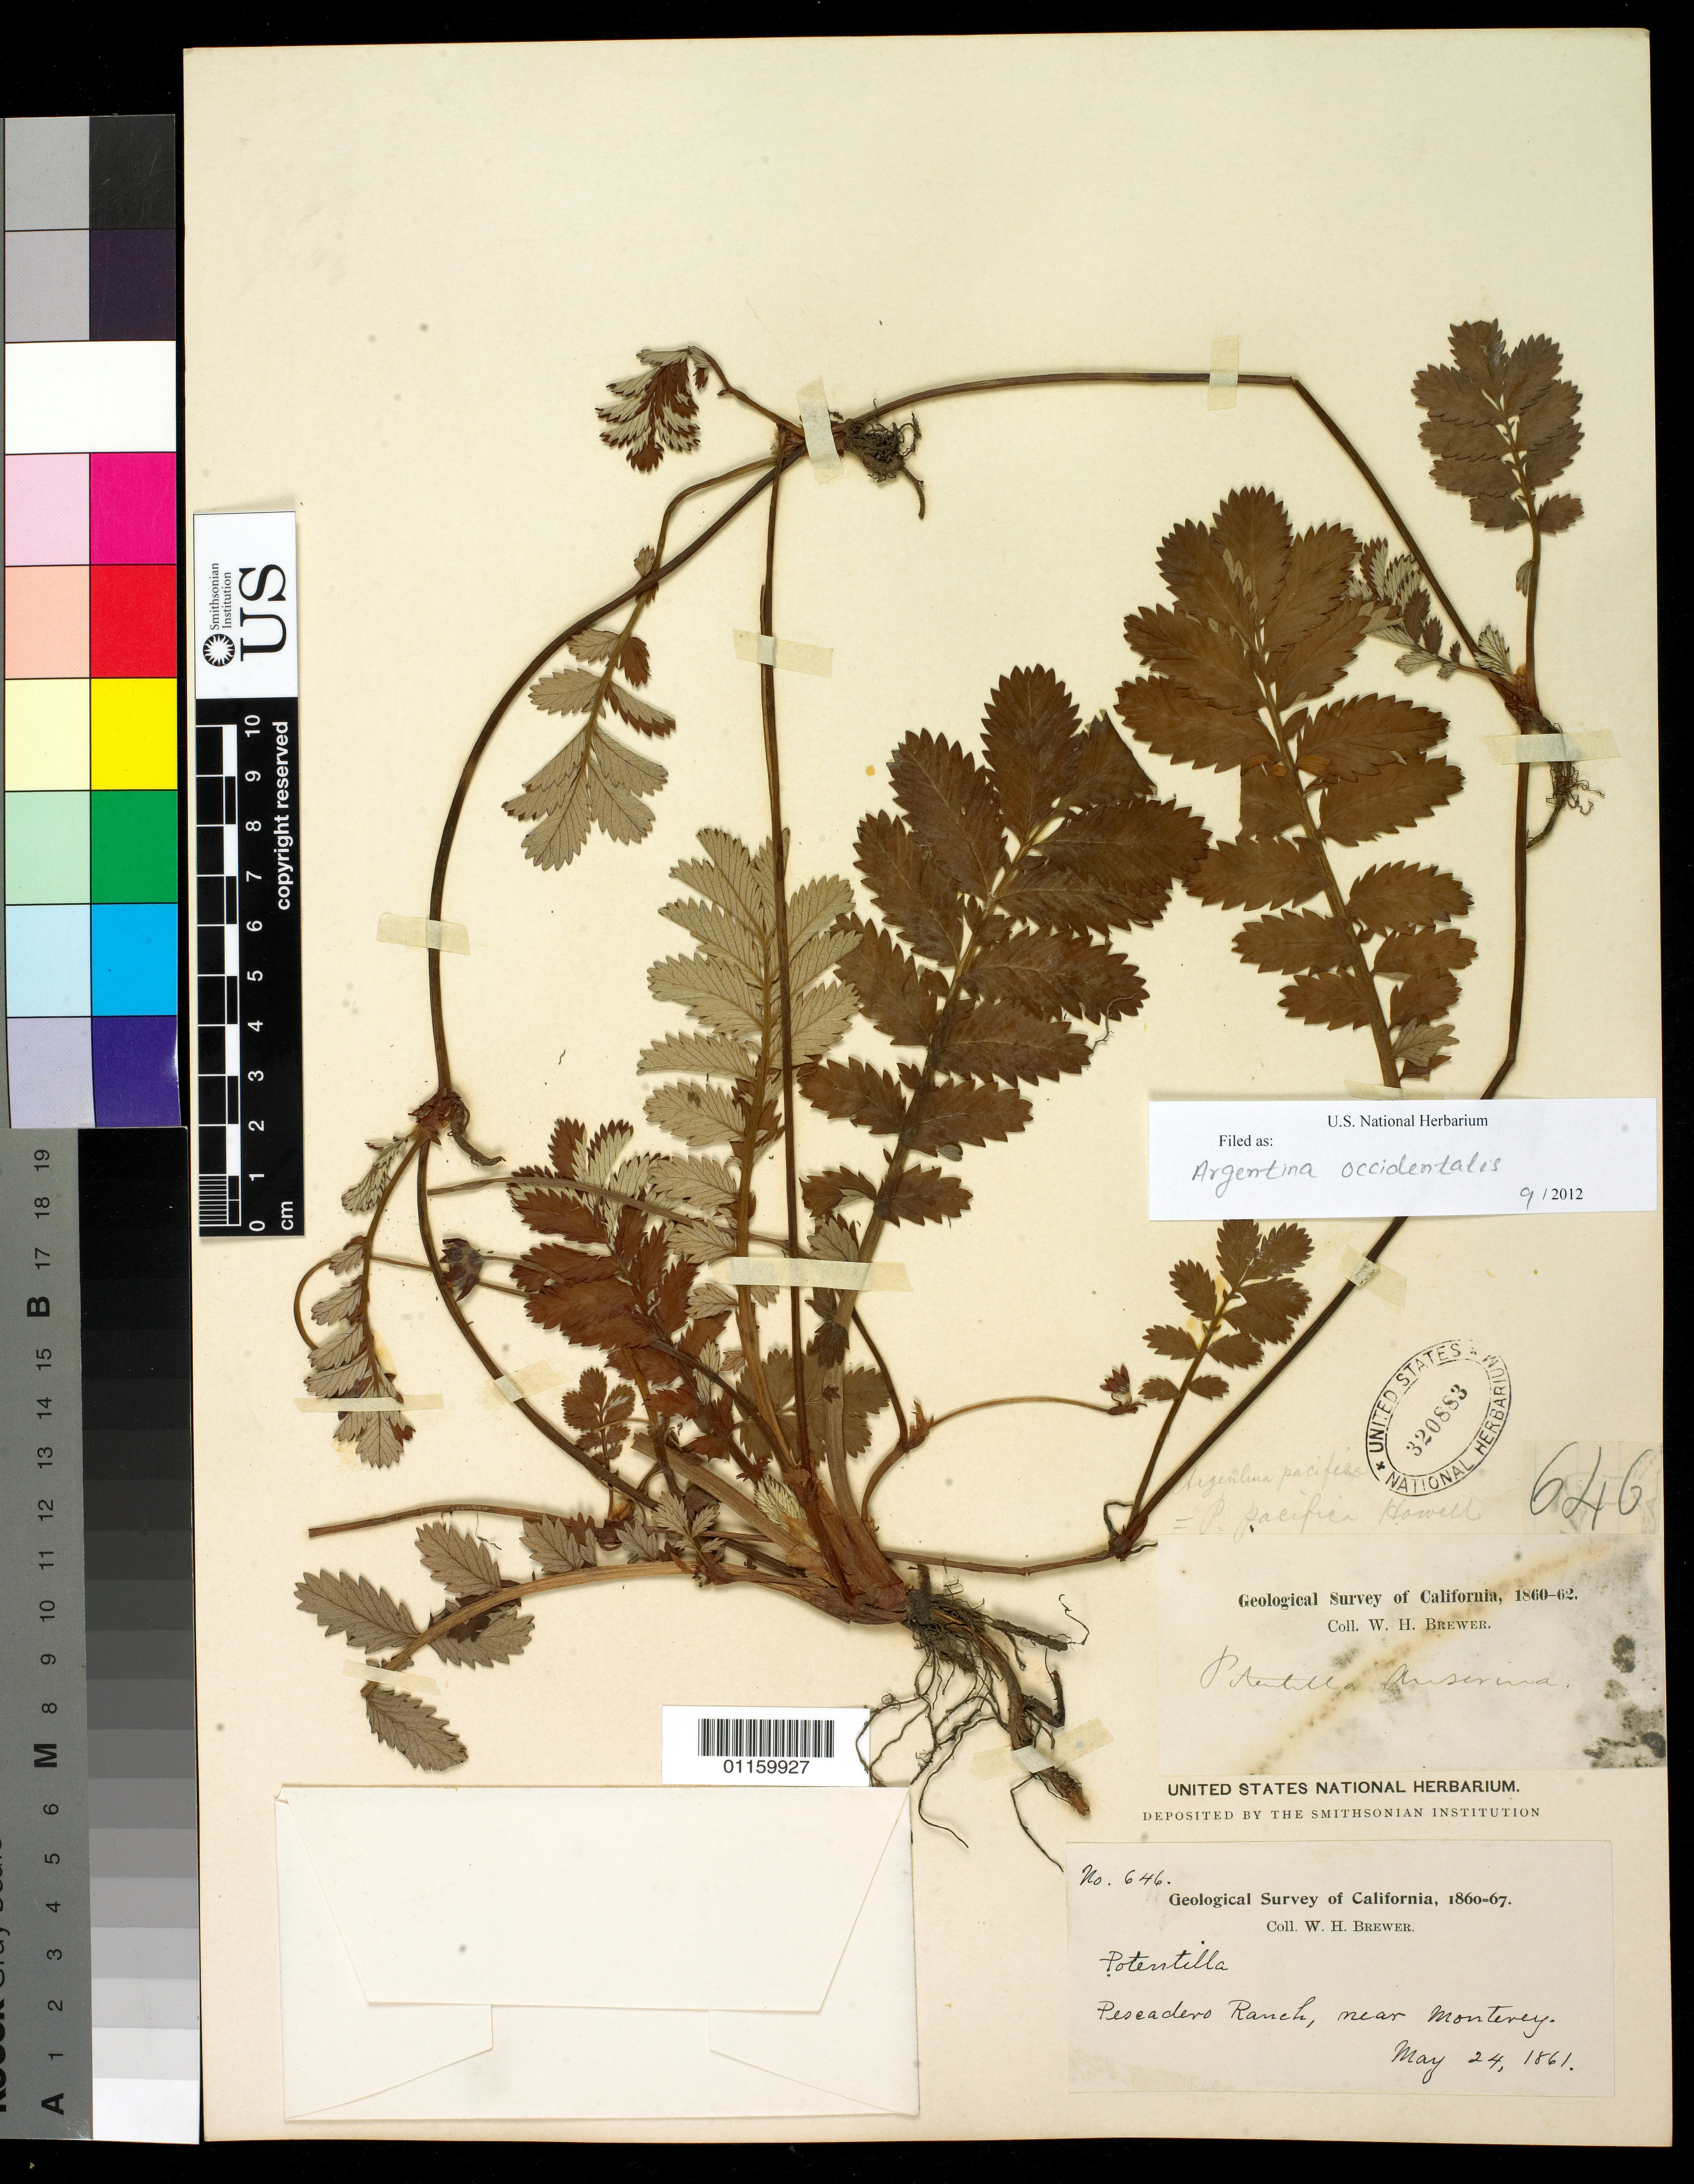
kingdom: Plantae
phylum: Tracheophyta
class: Magnoliopsida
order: Rosales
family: Rosaceae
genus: Argentina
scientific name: Argentina pacifica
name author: (Howell) Rydb.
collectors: W. H. Brewer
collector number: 646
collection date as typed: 24 May 1861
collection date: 1861-05-24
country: United States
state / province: California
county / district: Monterey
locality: Pescadero Ranch, near Monterey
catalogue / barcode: US 320883